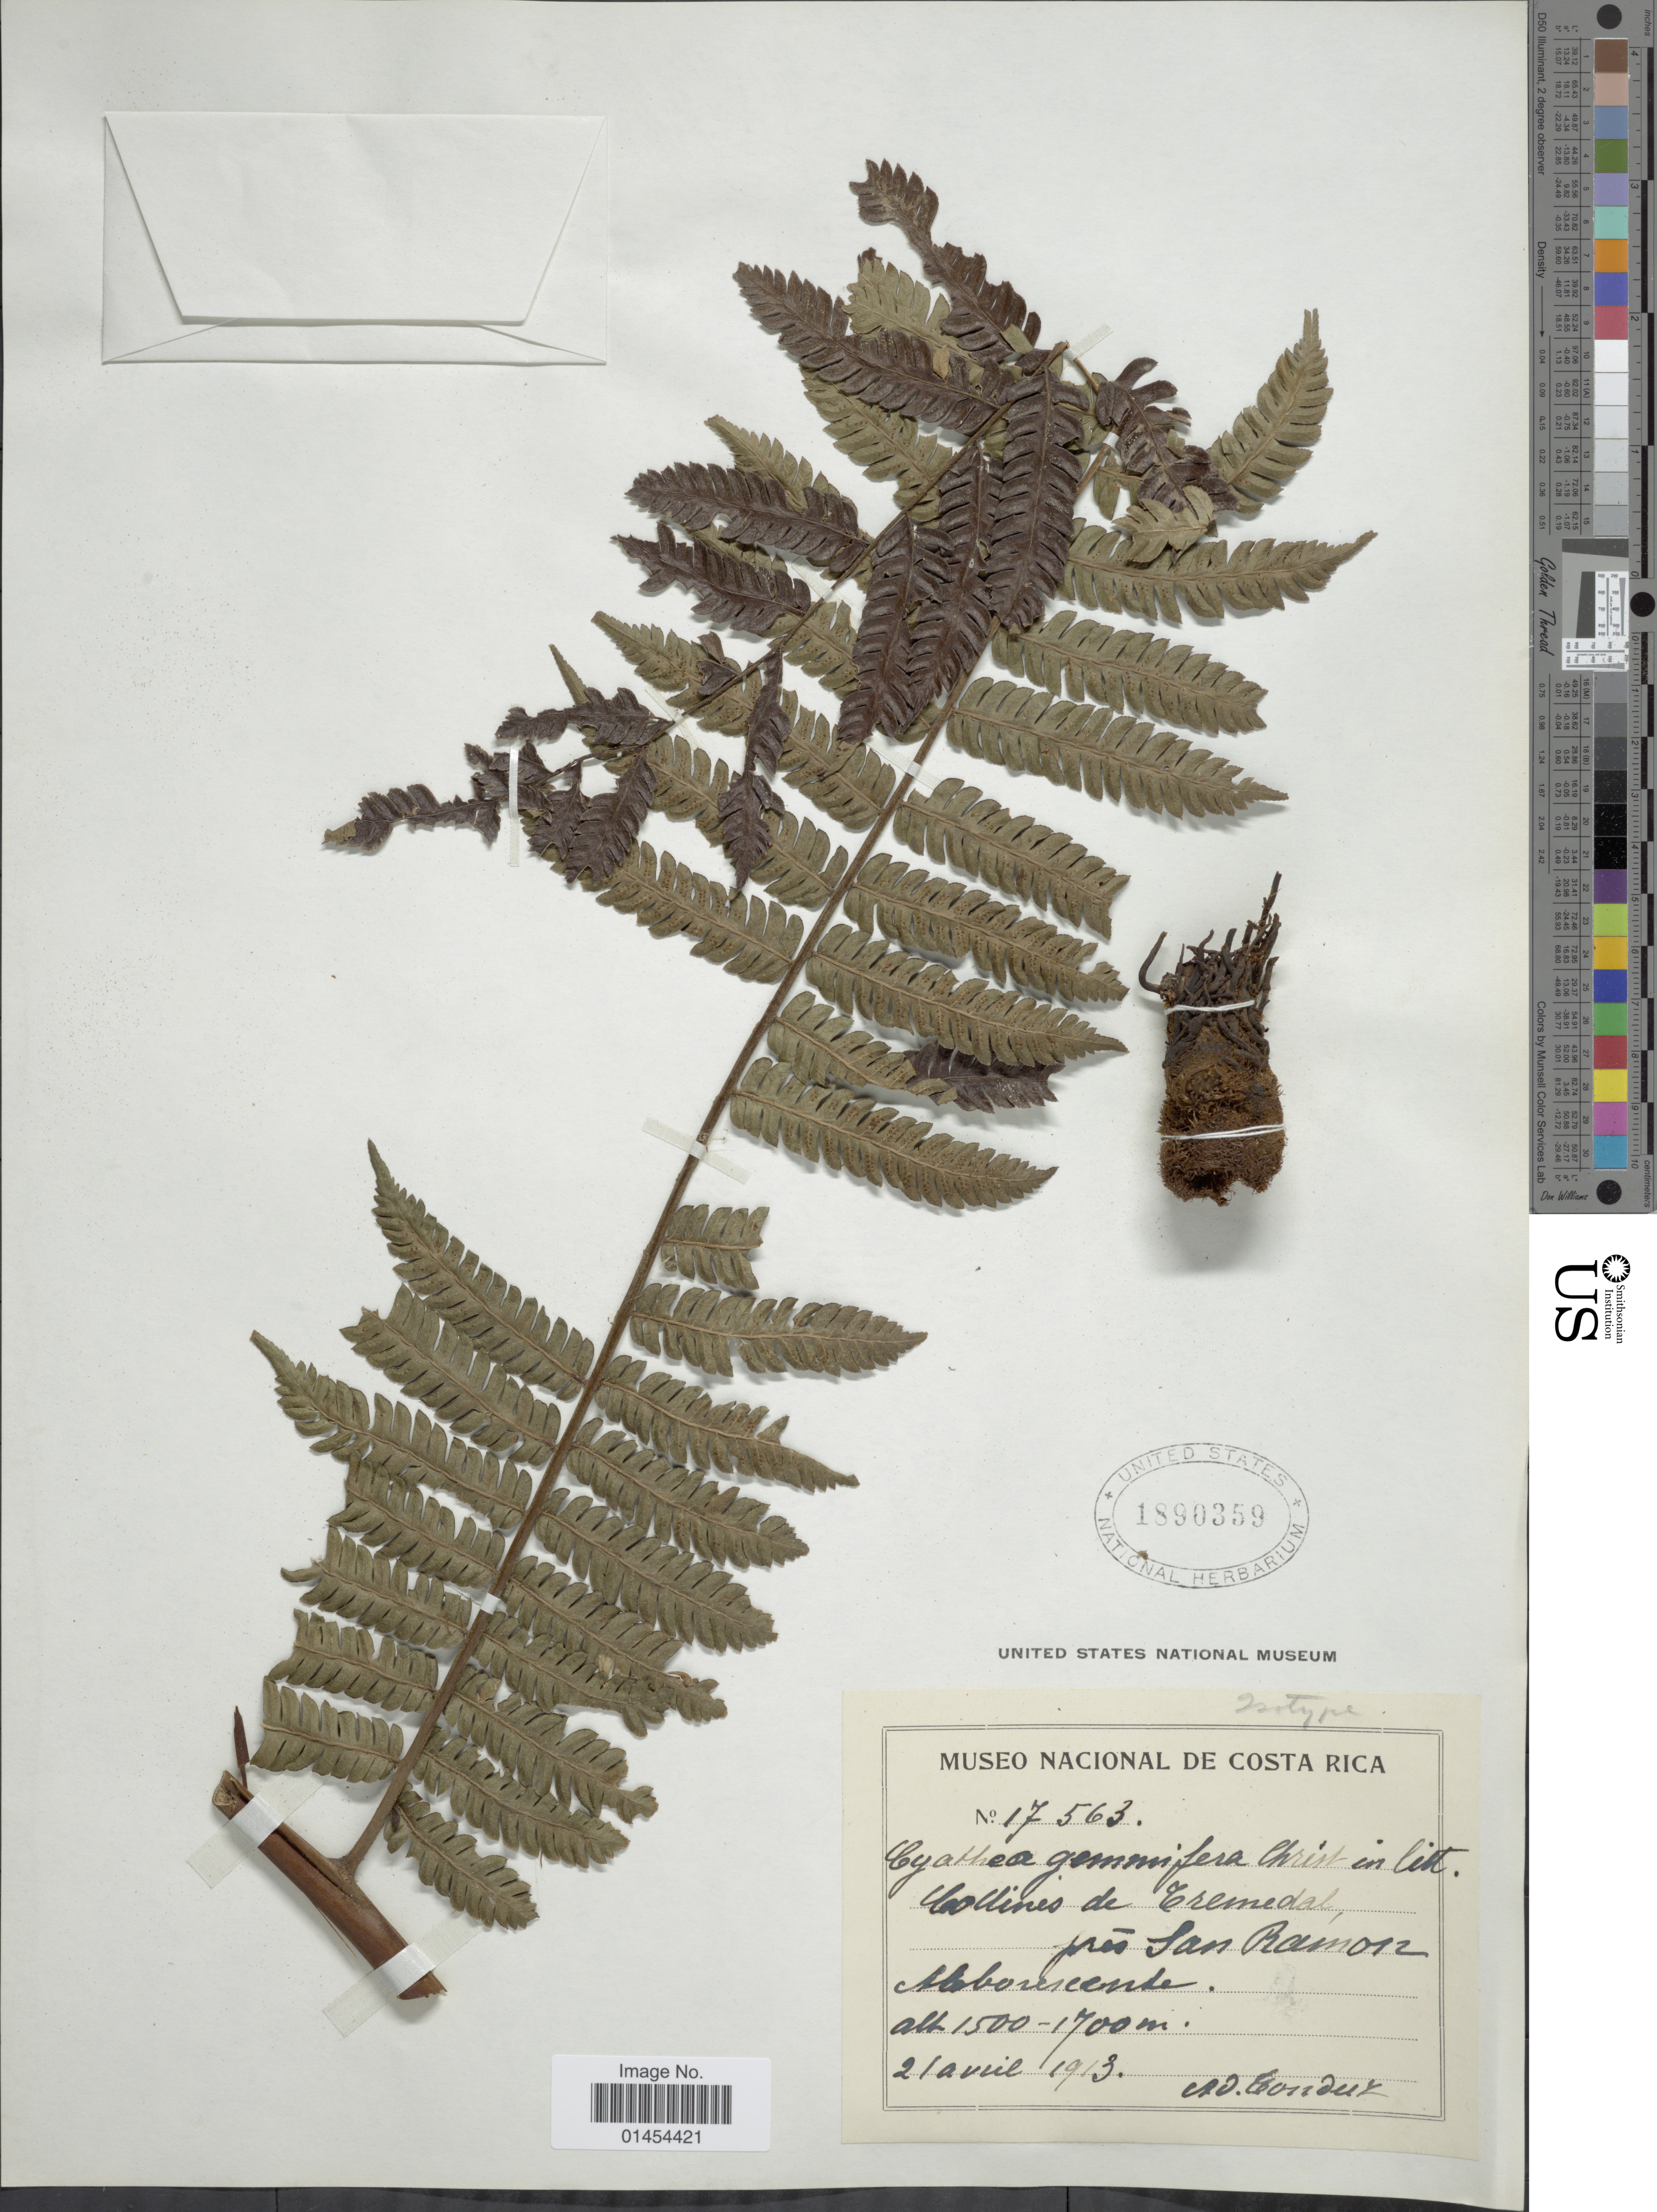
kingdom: Plantae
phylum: Tracheophyta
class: Polypodiopsida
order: Cyatheales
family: Cyatheaceae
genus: Alsophila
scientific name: Alsophila firma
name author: (Baker) D.S. Conant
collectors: A. Tonduz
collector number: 17563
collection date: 1913-04-21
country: Costa Rica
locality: Collines de Tremedal, près San Ramon.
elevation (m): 1500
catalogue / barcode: US 1890359